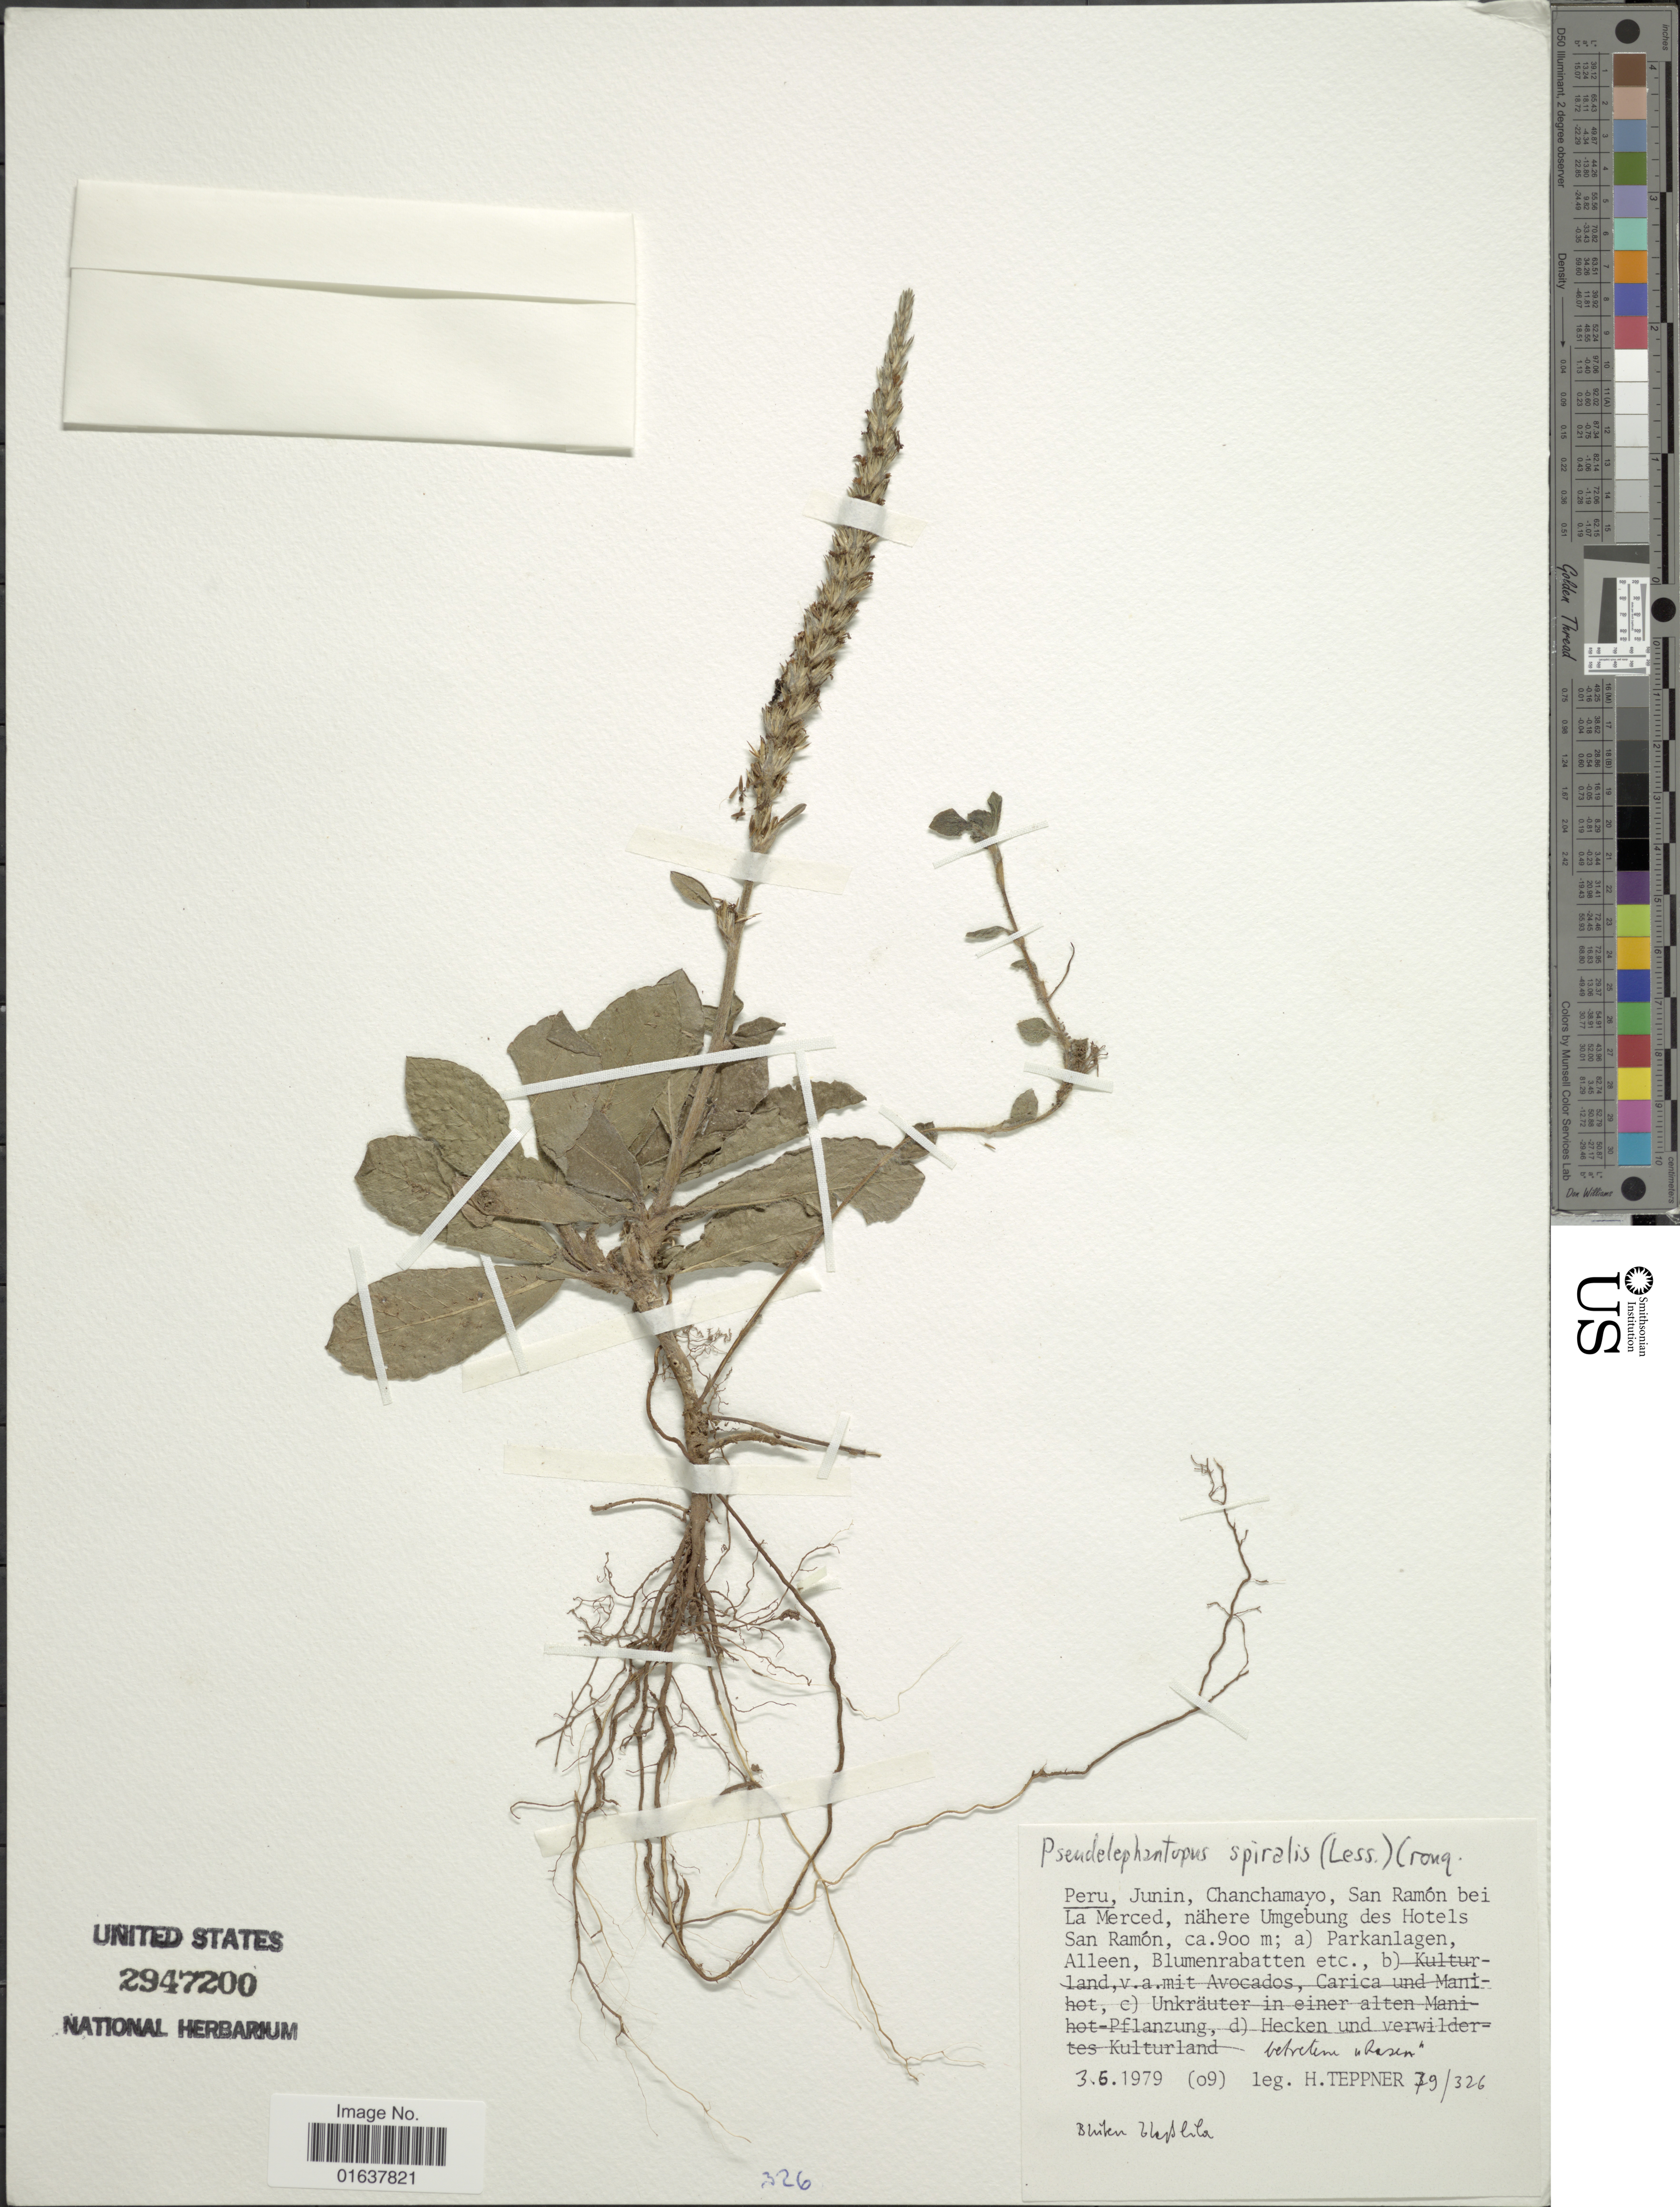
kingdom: Plantae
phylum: Tracheophyta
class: Magnoliopsida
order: Asterales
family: Asteraceae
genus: Pseudelephantopus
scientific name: Pseudelephantopus spiralis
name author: (Less.) Cronquist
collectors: H. Teppner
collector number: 79/326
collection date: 1979-06-03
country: Peru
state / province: Junín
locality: Chanchamyo, San Ramon bei La Merced, nahere Umgebungj des Hotels San Ramon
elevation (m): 900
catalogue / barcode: US 2947200